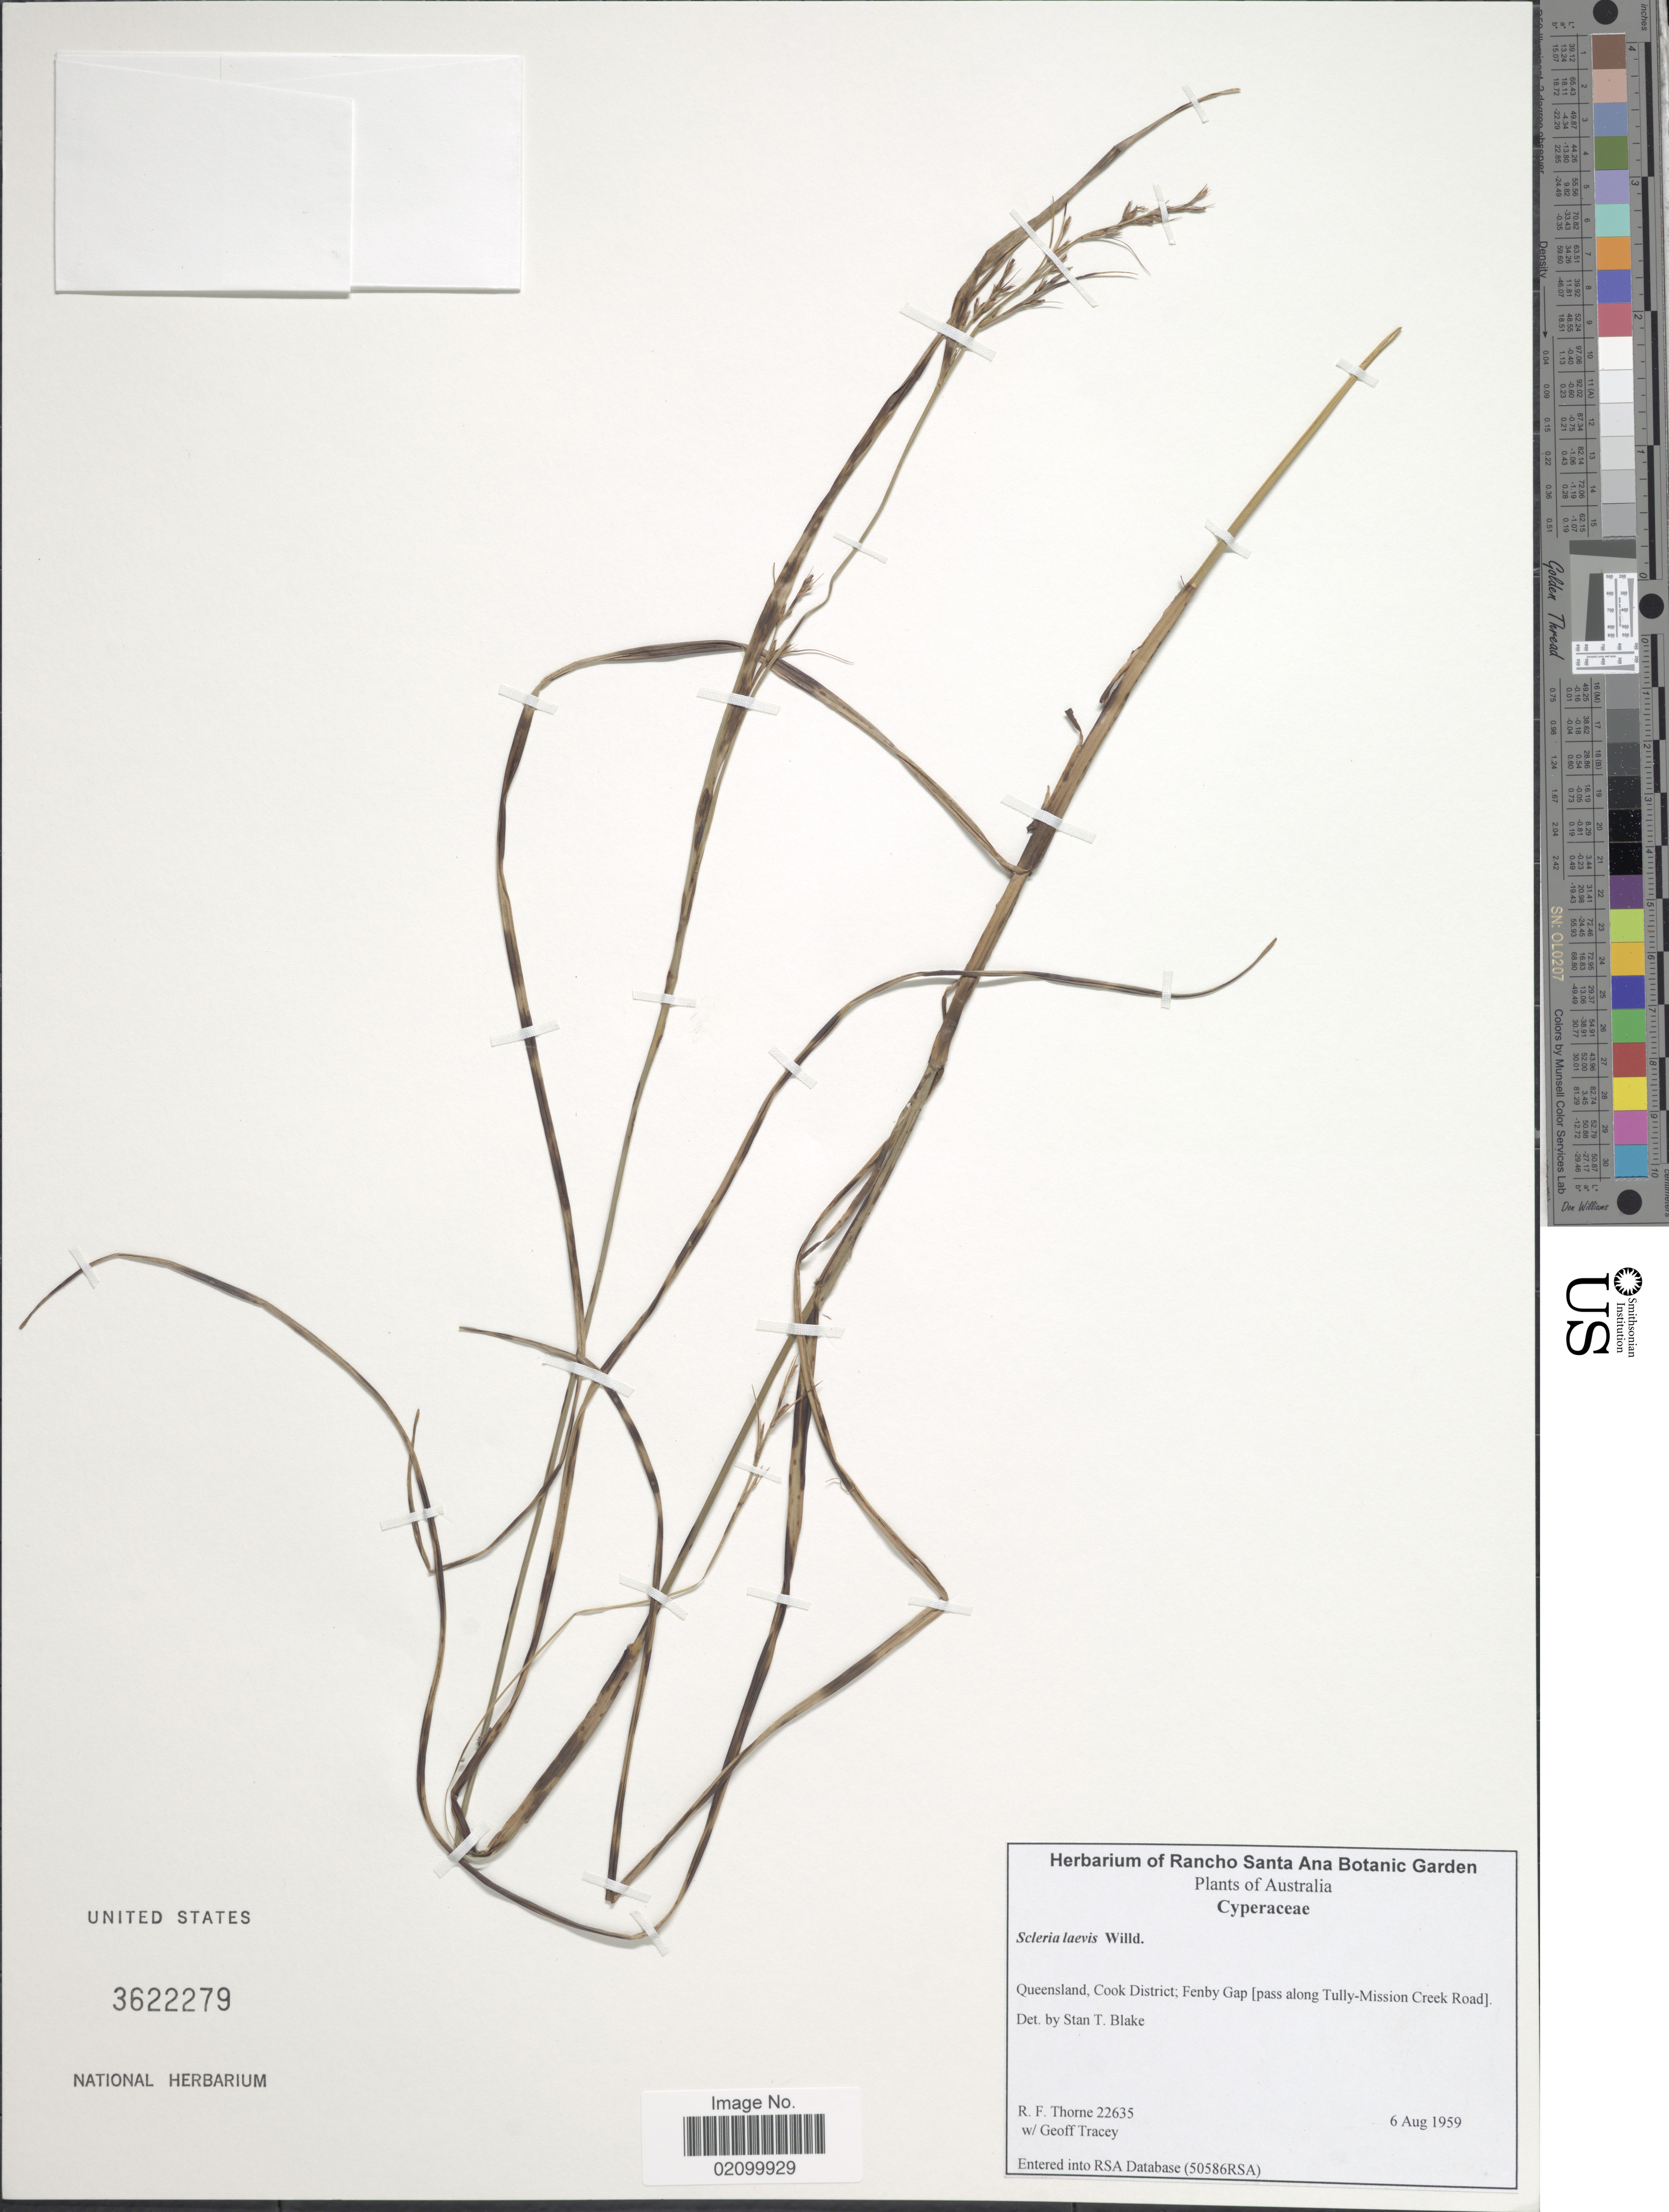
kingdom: Plantae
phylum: Tracheophyta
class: Liliopsida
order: Poales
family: Cyperaceae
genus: Scleria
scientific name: Scleria levis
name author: Retz.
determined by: Strong, Mark T., (BOT), Smithsonian Institution - National Museum of Natural History (UNITED STATES)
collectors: R. F. Thorne & G. Tracey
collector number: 22635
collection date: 1959-08-06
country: Australia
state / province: Queensland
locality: Cook District, Fenby Gap [pass along Tully- Mission Creek Road]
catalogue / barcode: US 3622279